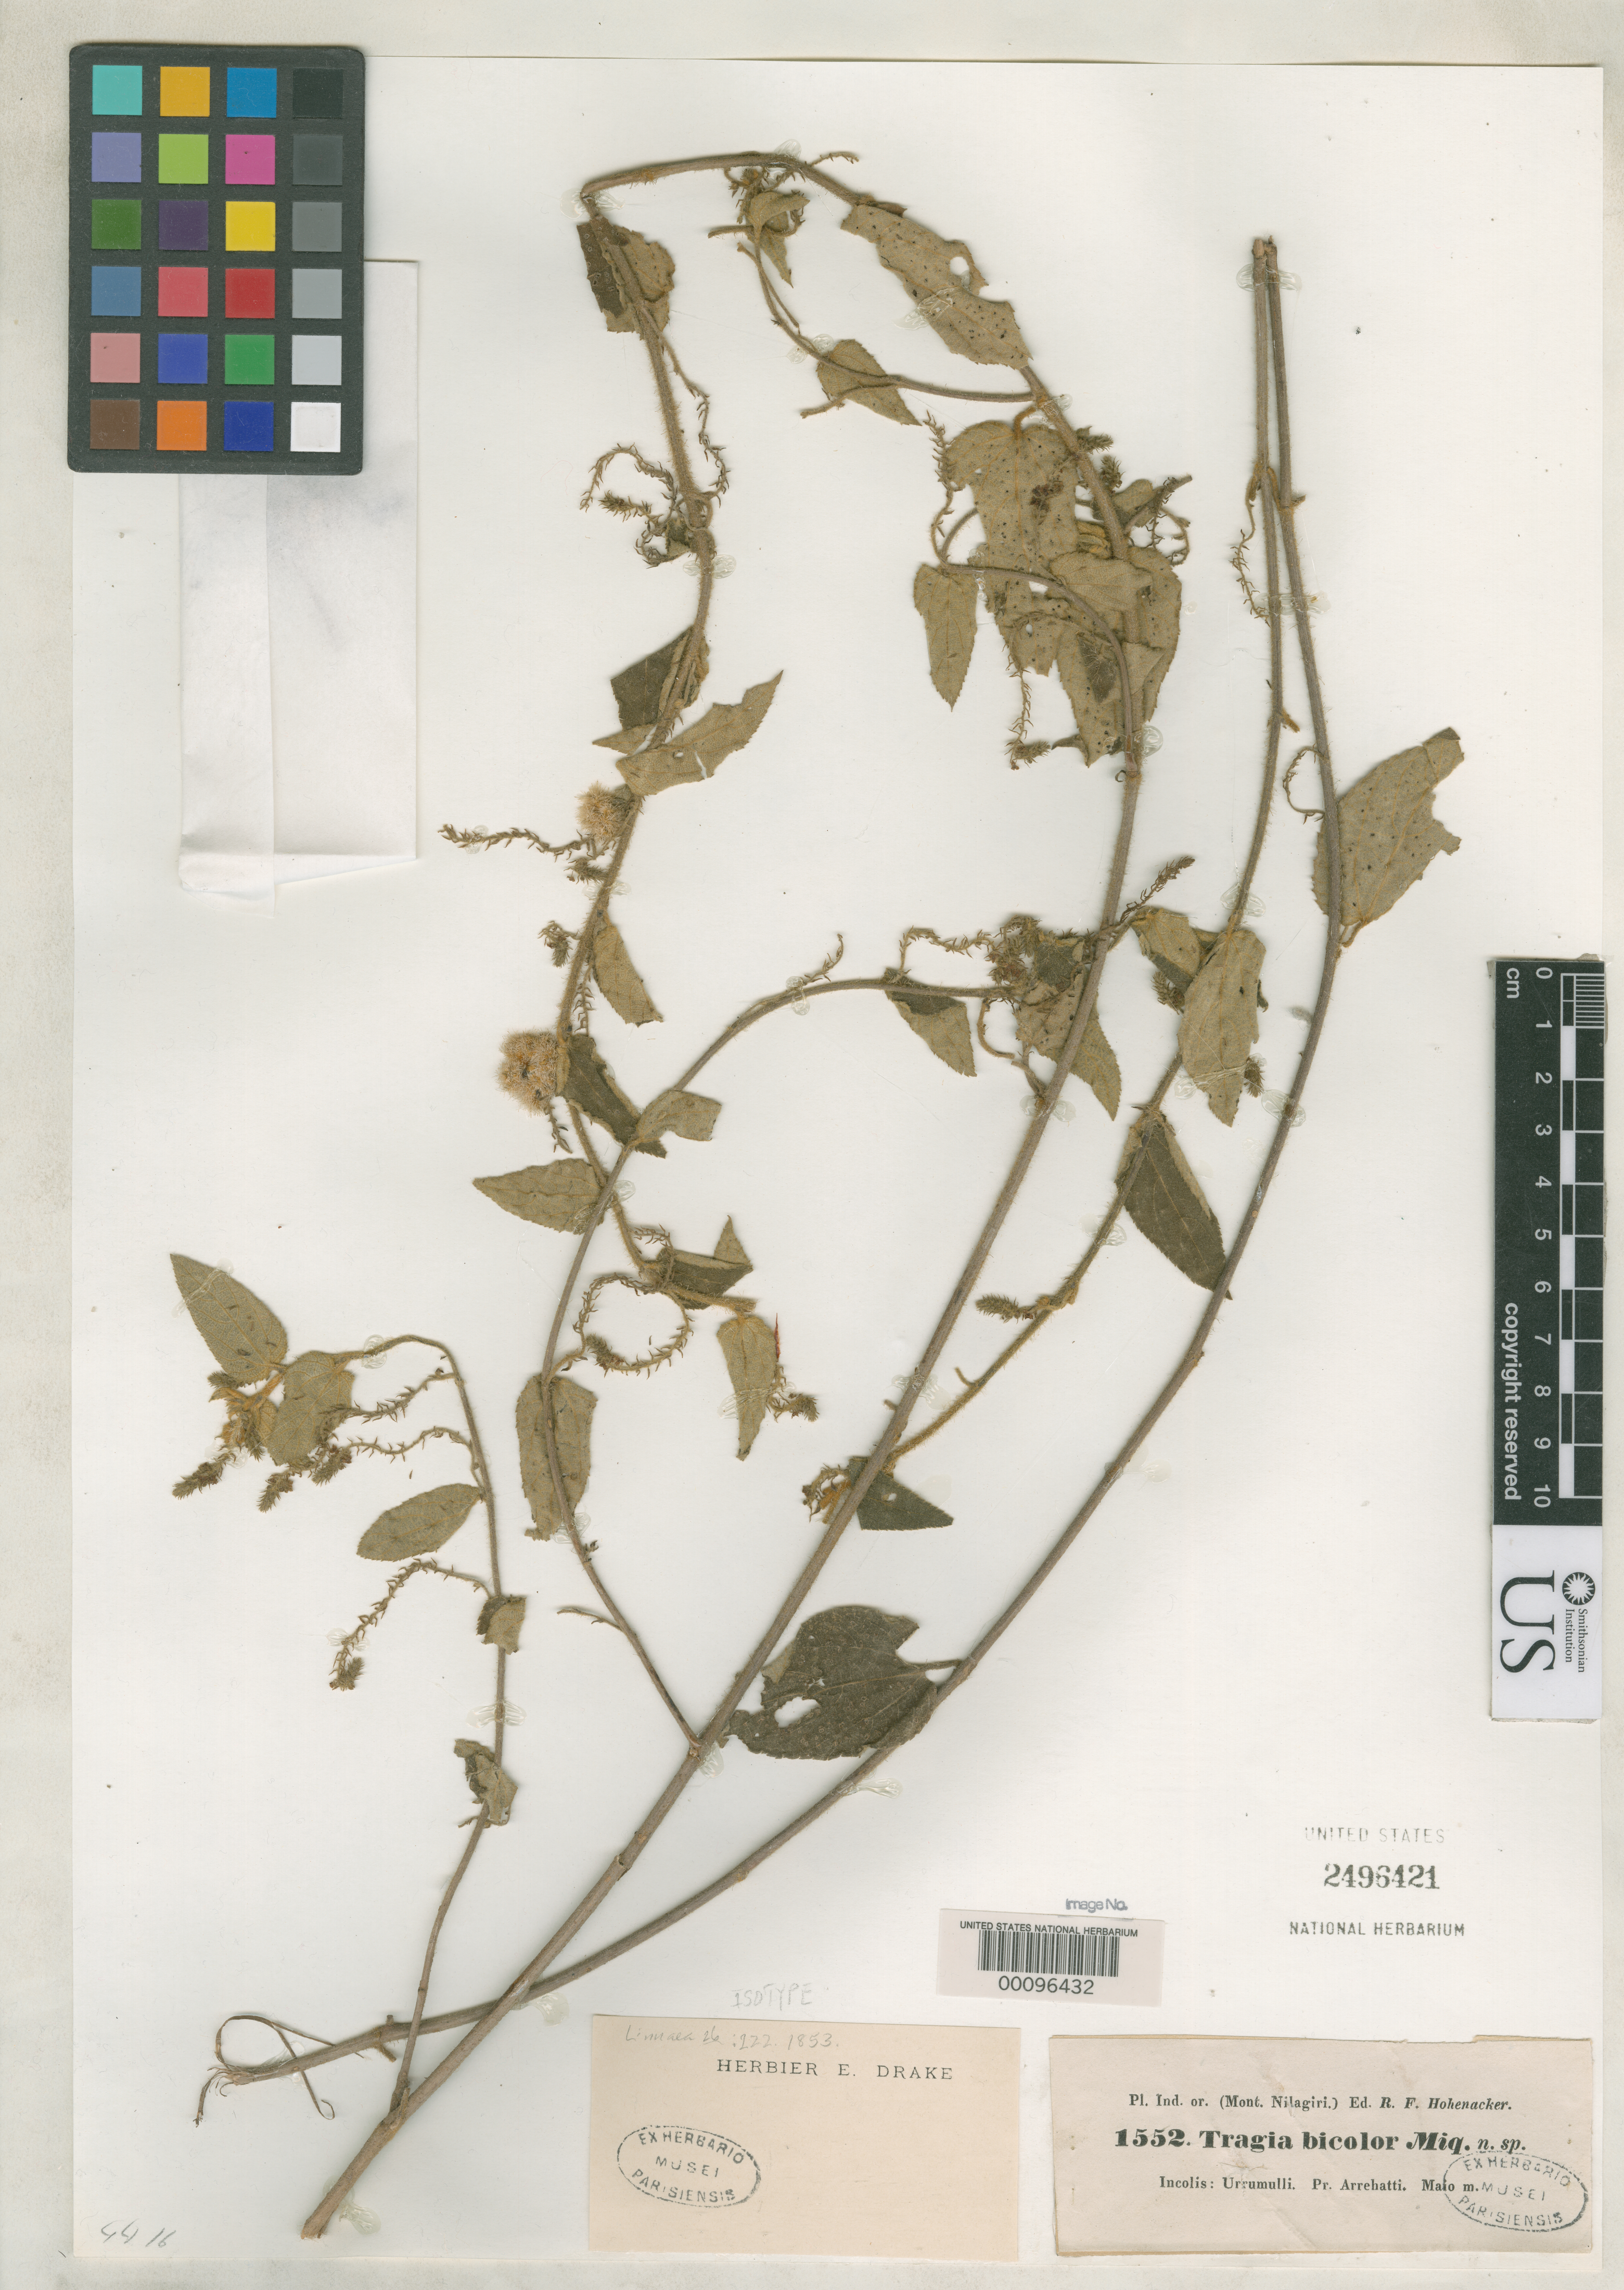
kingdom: Plantae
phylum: Tracheophyta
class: Magnoliopsida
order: Malpighiales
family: Euphorbiaceae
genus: Tragia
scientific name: Tragia bicolor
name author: Miq.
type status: Isotype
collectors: R. F. Hohenacker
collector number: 1552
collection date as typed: May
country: India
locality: Mt. Nilagira, near Arrehatti.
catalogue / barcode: US 2496421